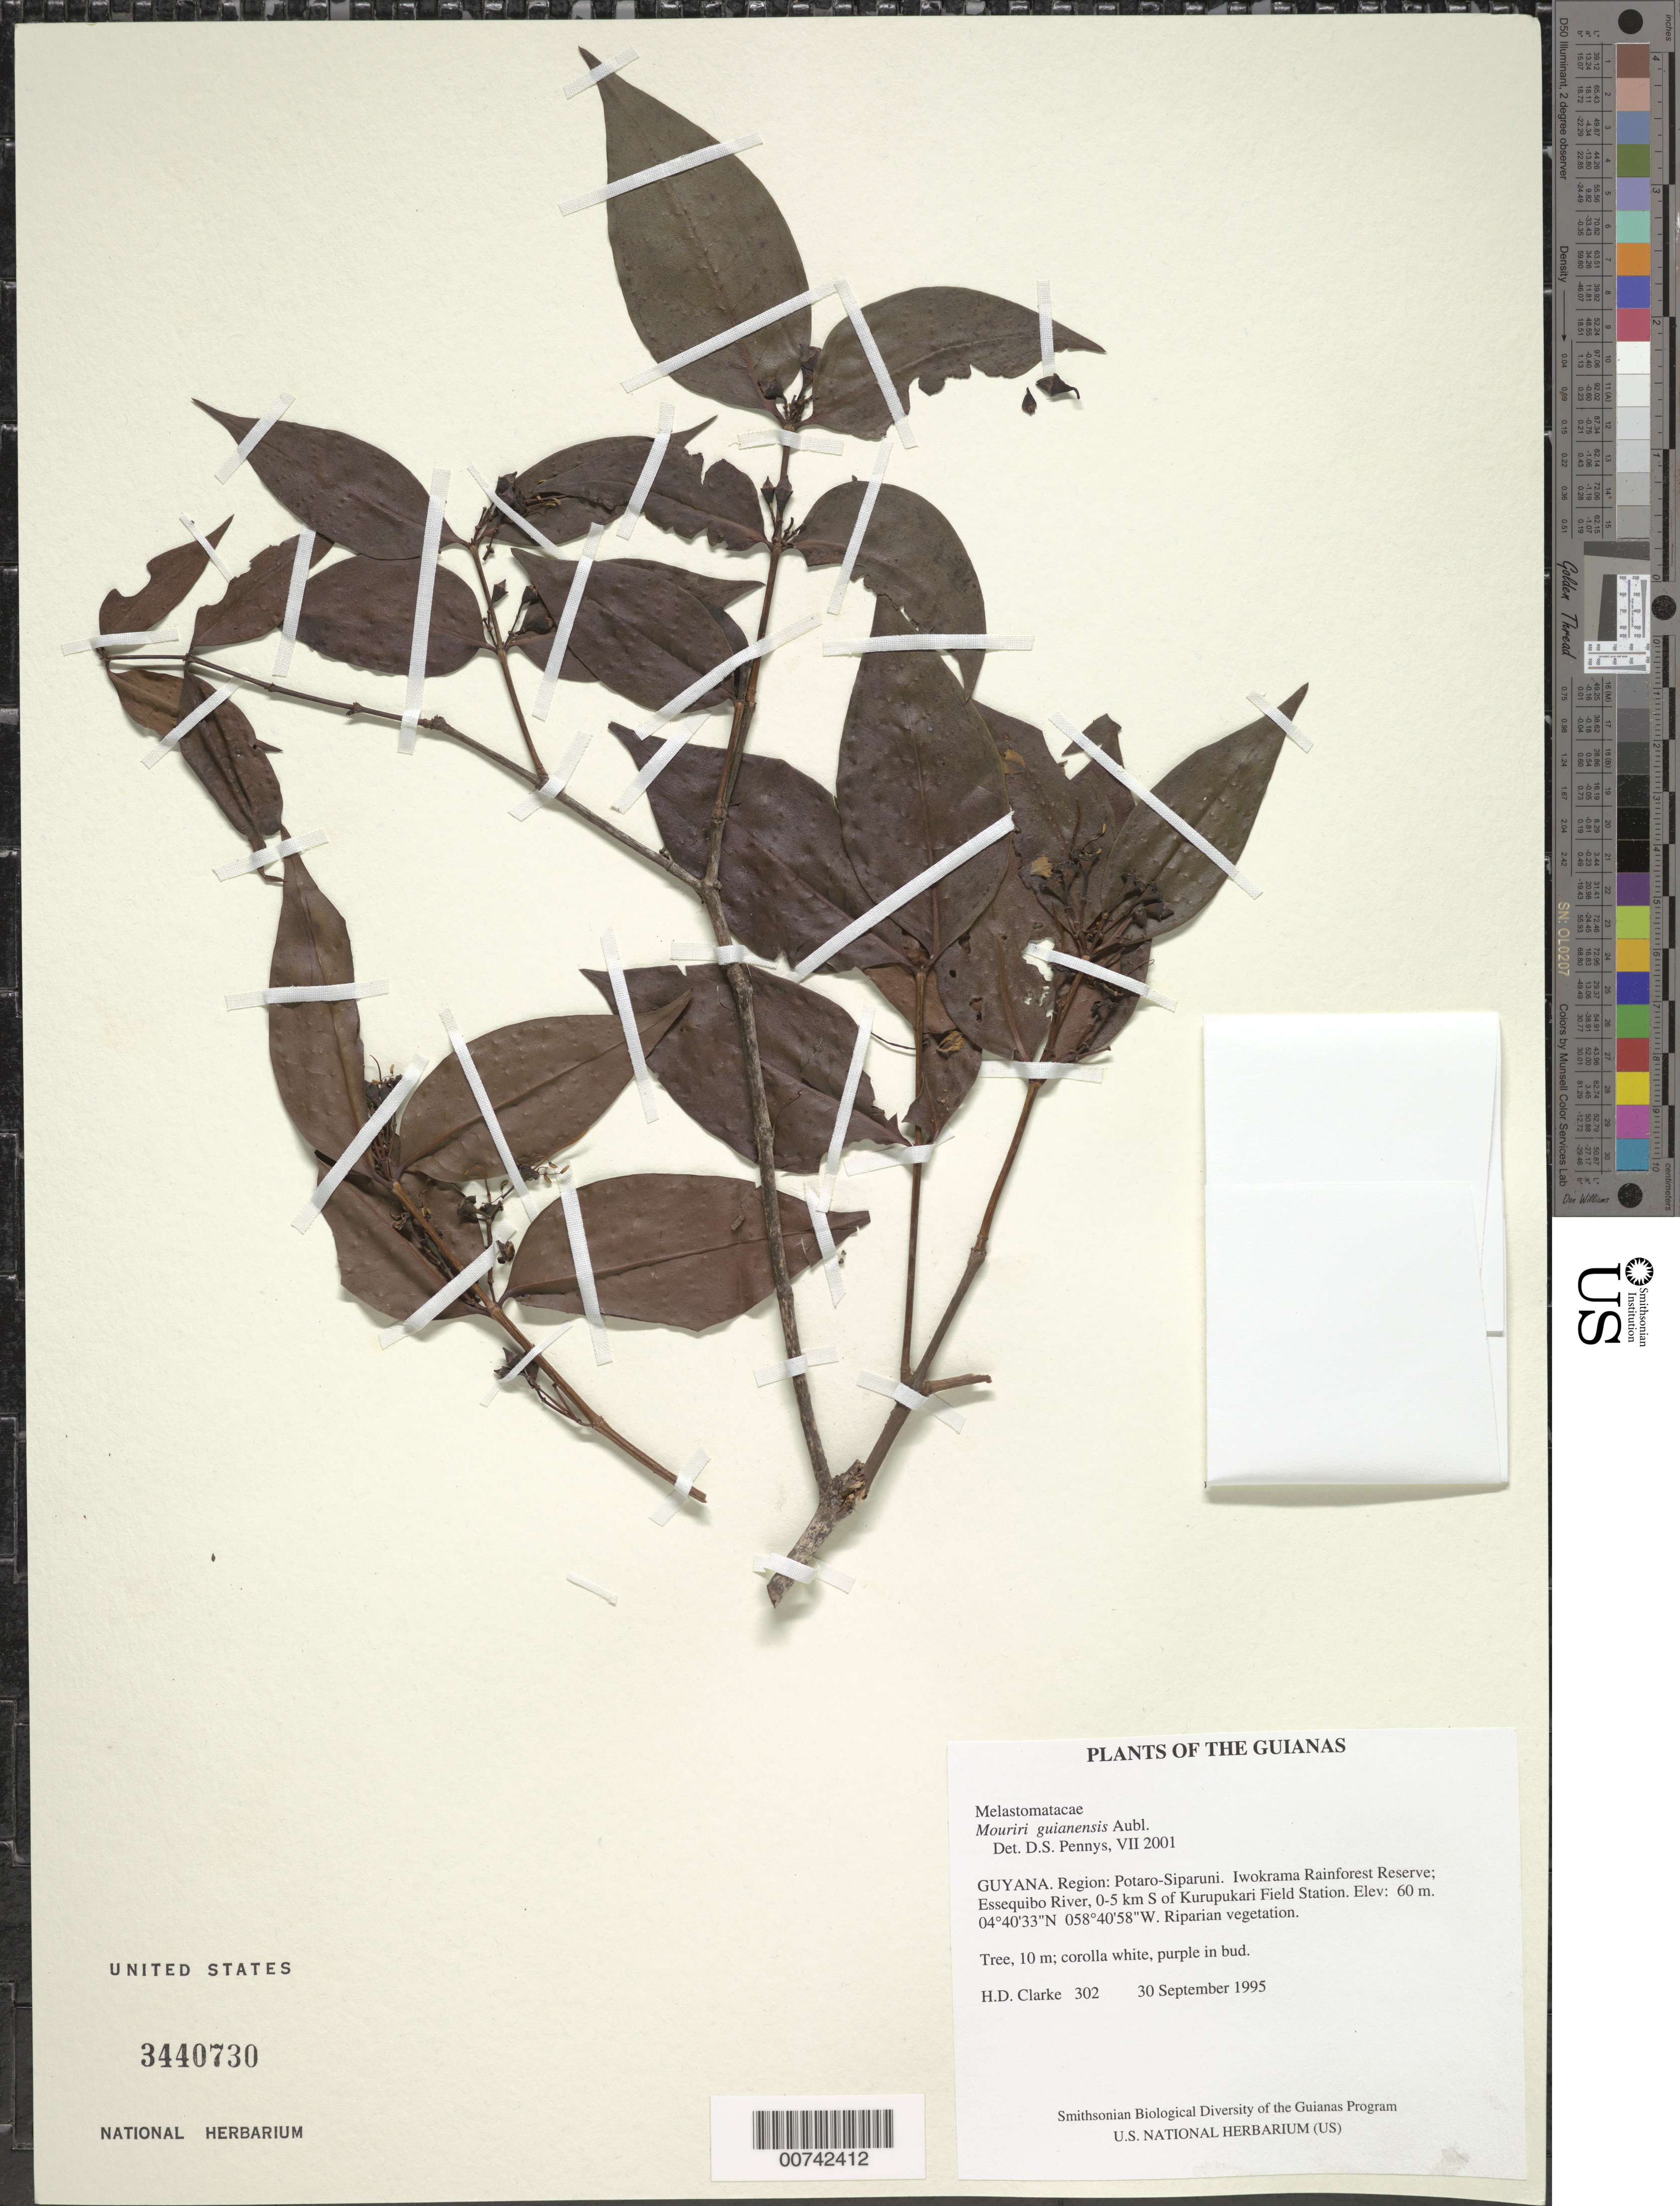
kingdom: Plantae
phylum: Tracheophyta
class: Magnoliopsida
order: Myrtales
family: Melastomataceae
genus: Mouriri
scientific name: Mouriri guianensis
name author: Aubl.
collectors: H. D. Clarke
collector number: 302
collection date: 1995-09-30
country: Guyana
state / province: Potaro-Siparuni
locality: Region: Potaro-Siparuni. Iwokrama Rainforest Reserve: Essequibo River, 0-5 km S of Kurupukari Field Station.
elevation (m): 60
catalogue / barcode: US 3440730